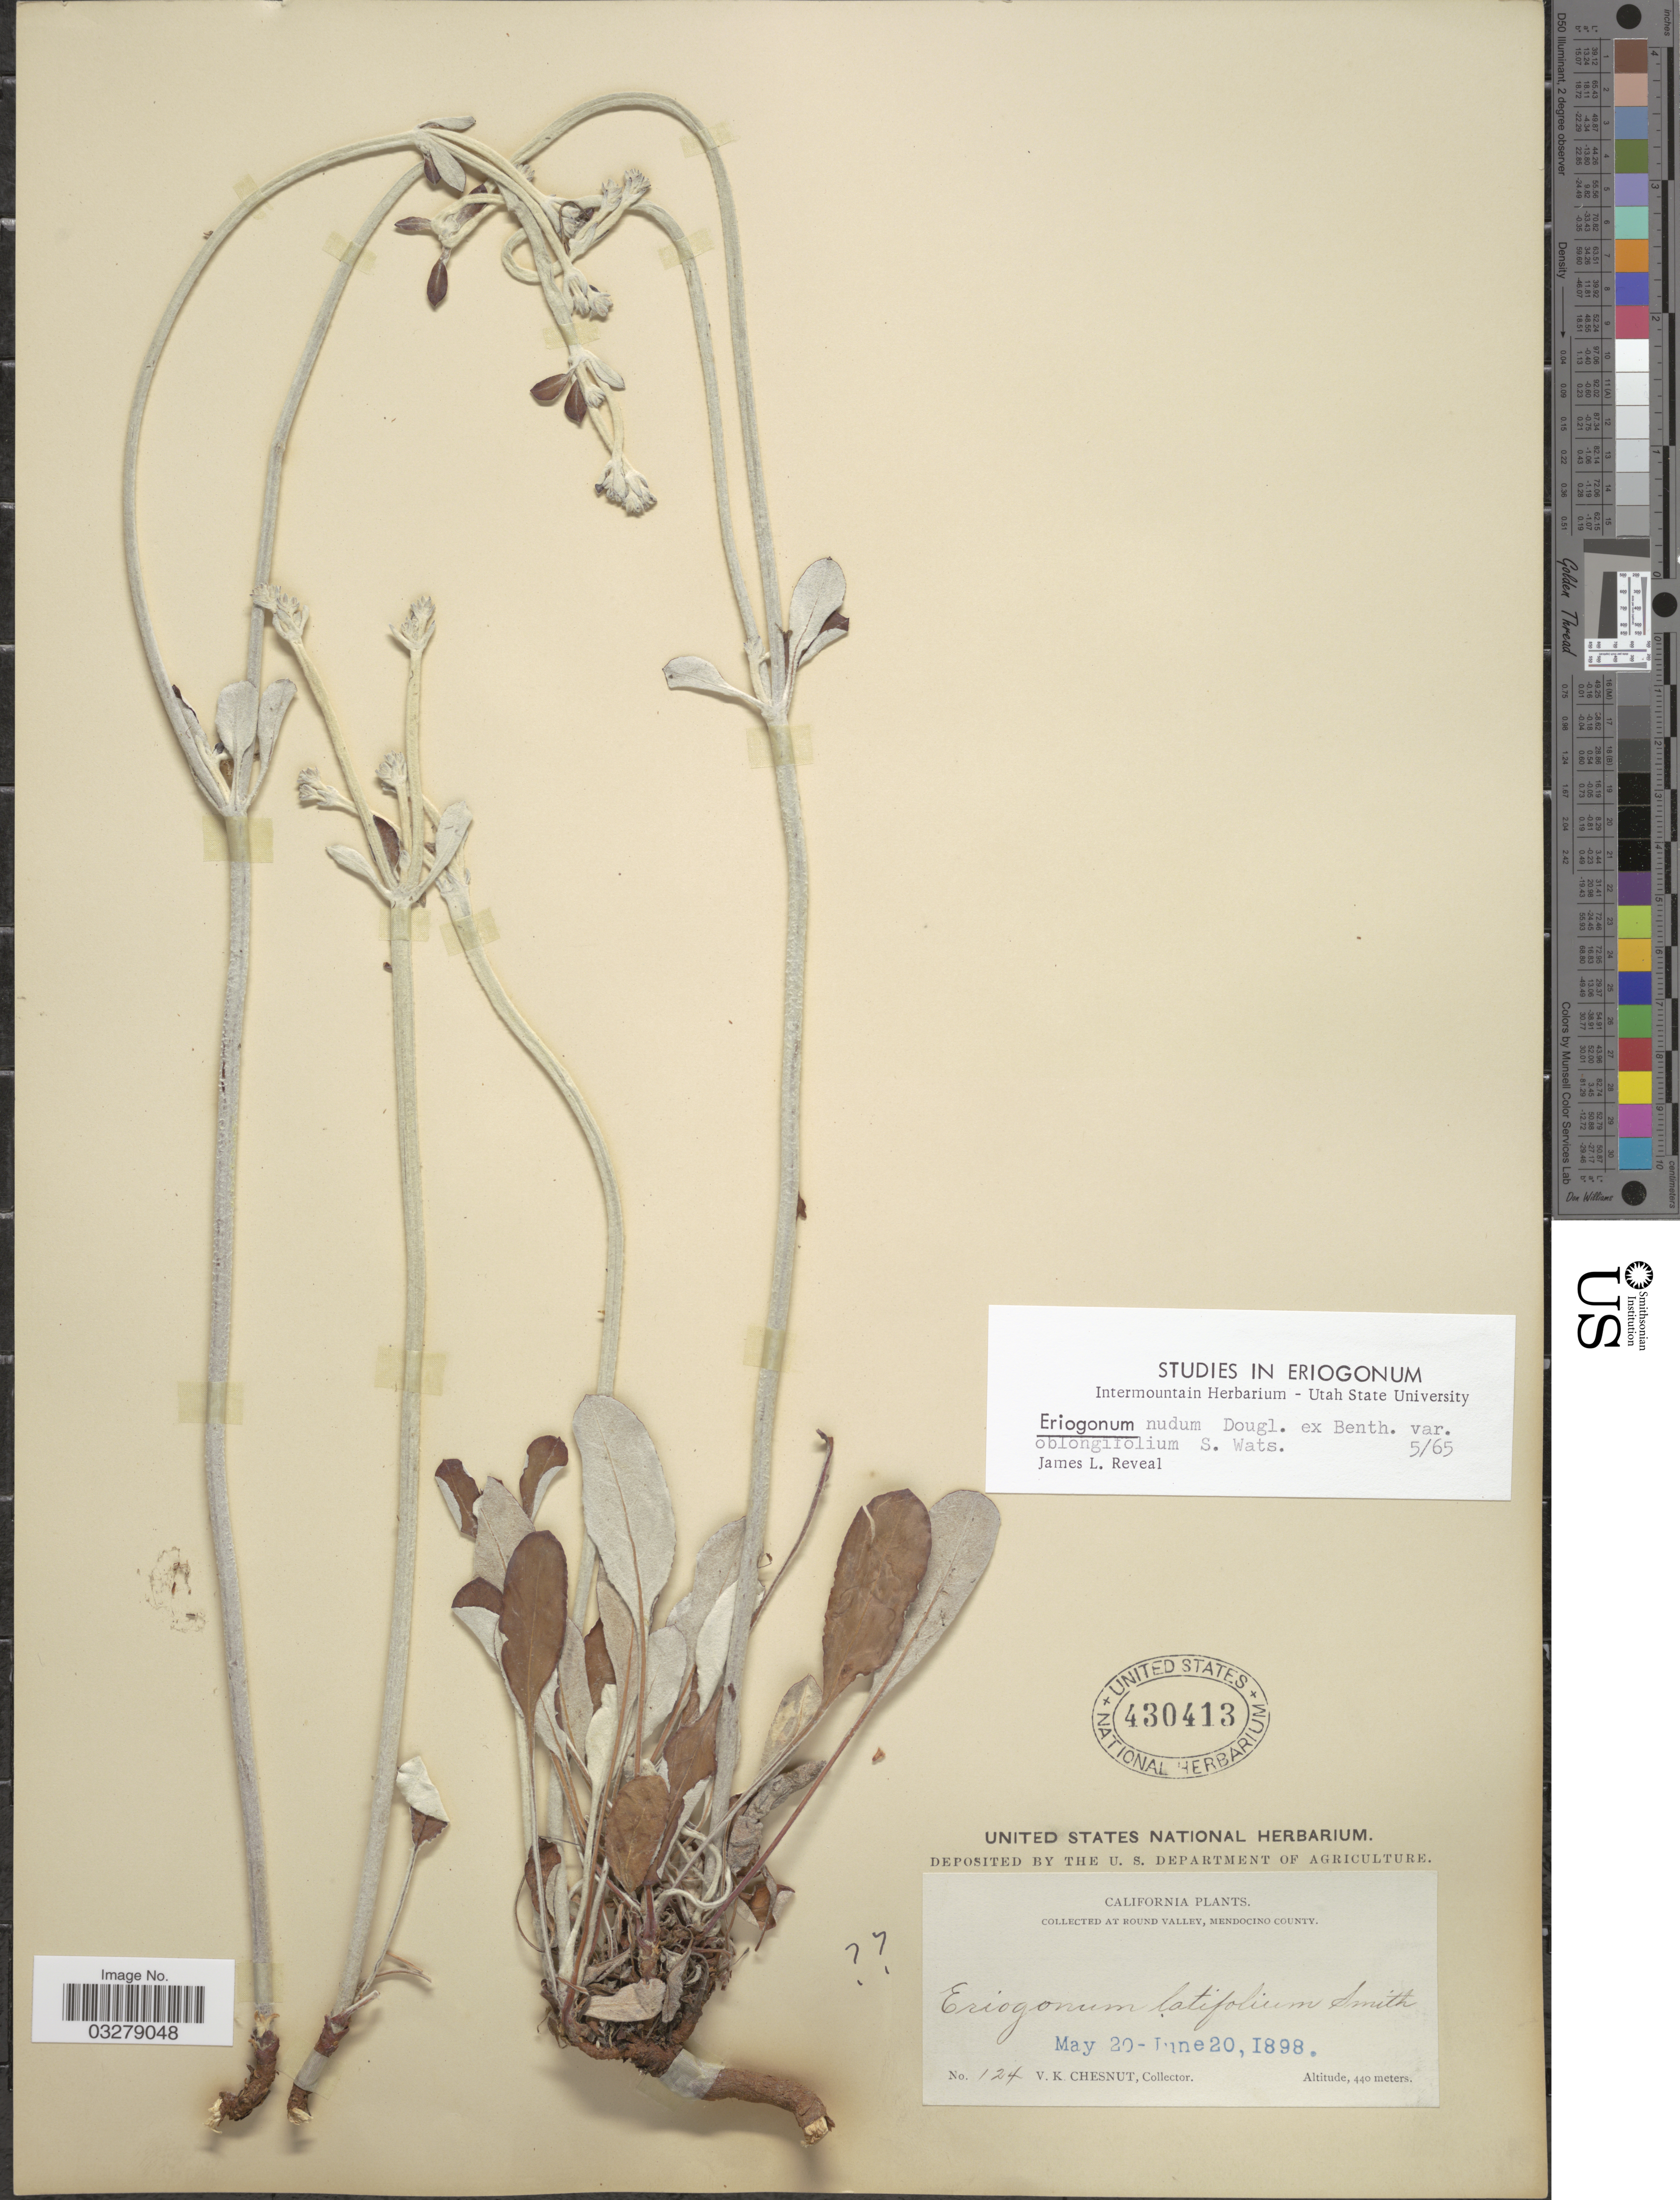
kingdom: Plantae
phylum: Tracheophyta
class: Magnoliopsida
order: Caryophyllales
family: Polygonaceae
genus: Eriogonum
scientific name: Eriogonum nudum var. oblongifolium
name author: Douglas ex Benth.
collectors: V. Chesnut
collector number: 124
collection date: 1898-05-20/1898-06-20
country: United States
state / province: California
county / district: Mendocino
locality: At Round Valley, Mendocino County.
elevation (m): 440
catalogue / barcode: US 430413